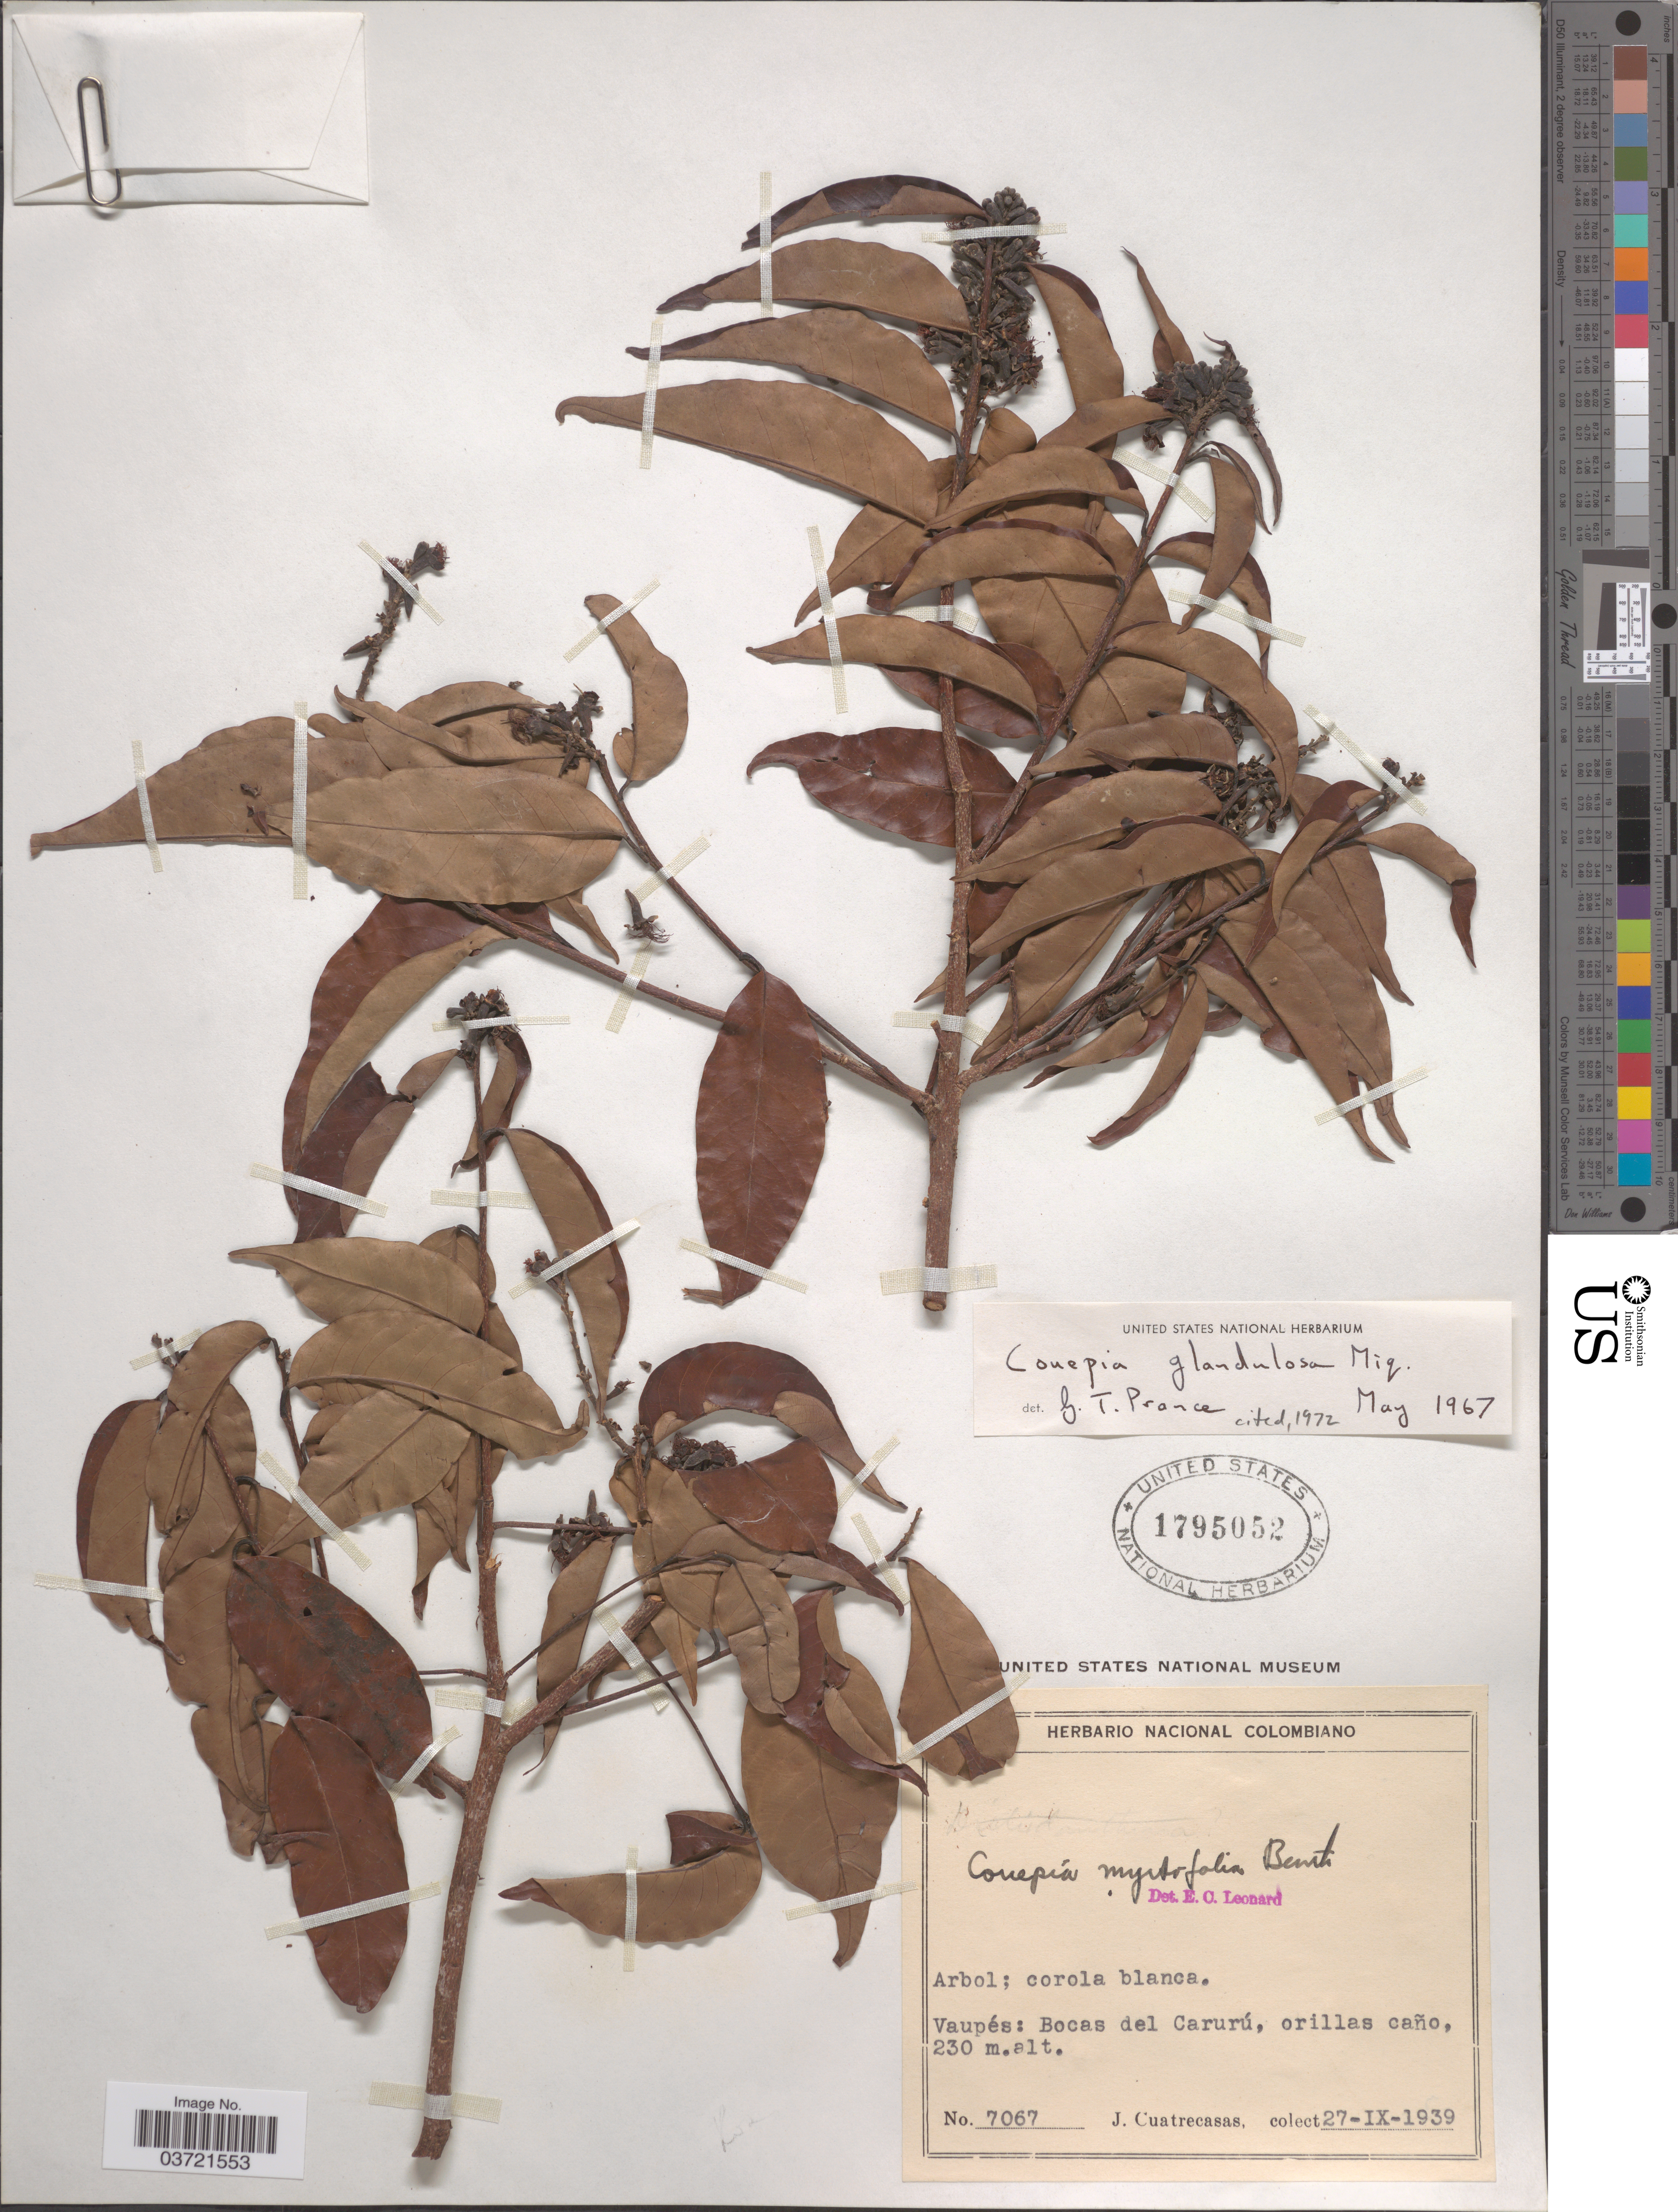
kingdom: Plantae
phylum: Tracheophyta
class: Magnoliopsida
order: Malpighiales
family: Chrysobalanaceae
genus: Couepia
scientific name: Couepia glandulosa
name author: Miq.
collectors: J. Cuatrecasas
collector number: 7067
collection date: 1939-09-27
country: Colombia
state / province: Vaupés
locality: Bocas del Carurú, orillas caño.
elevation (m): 230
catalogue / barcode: US 1795052